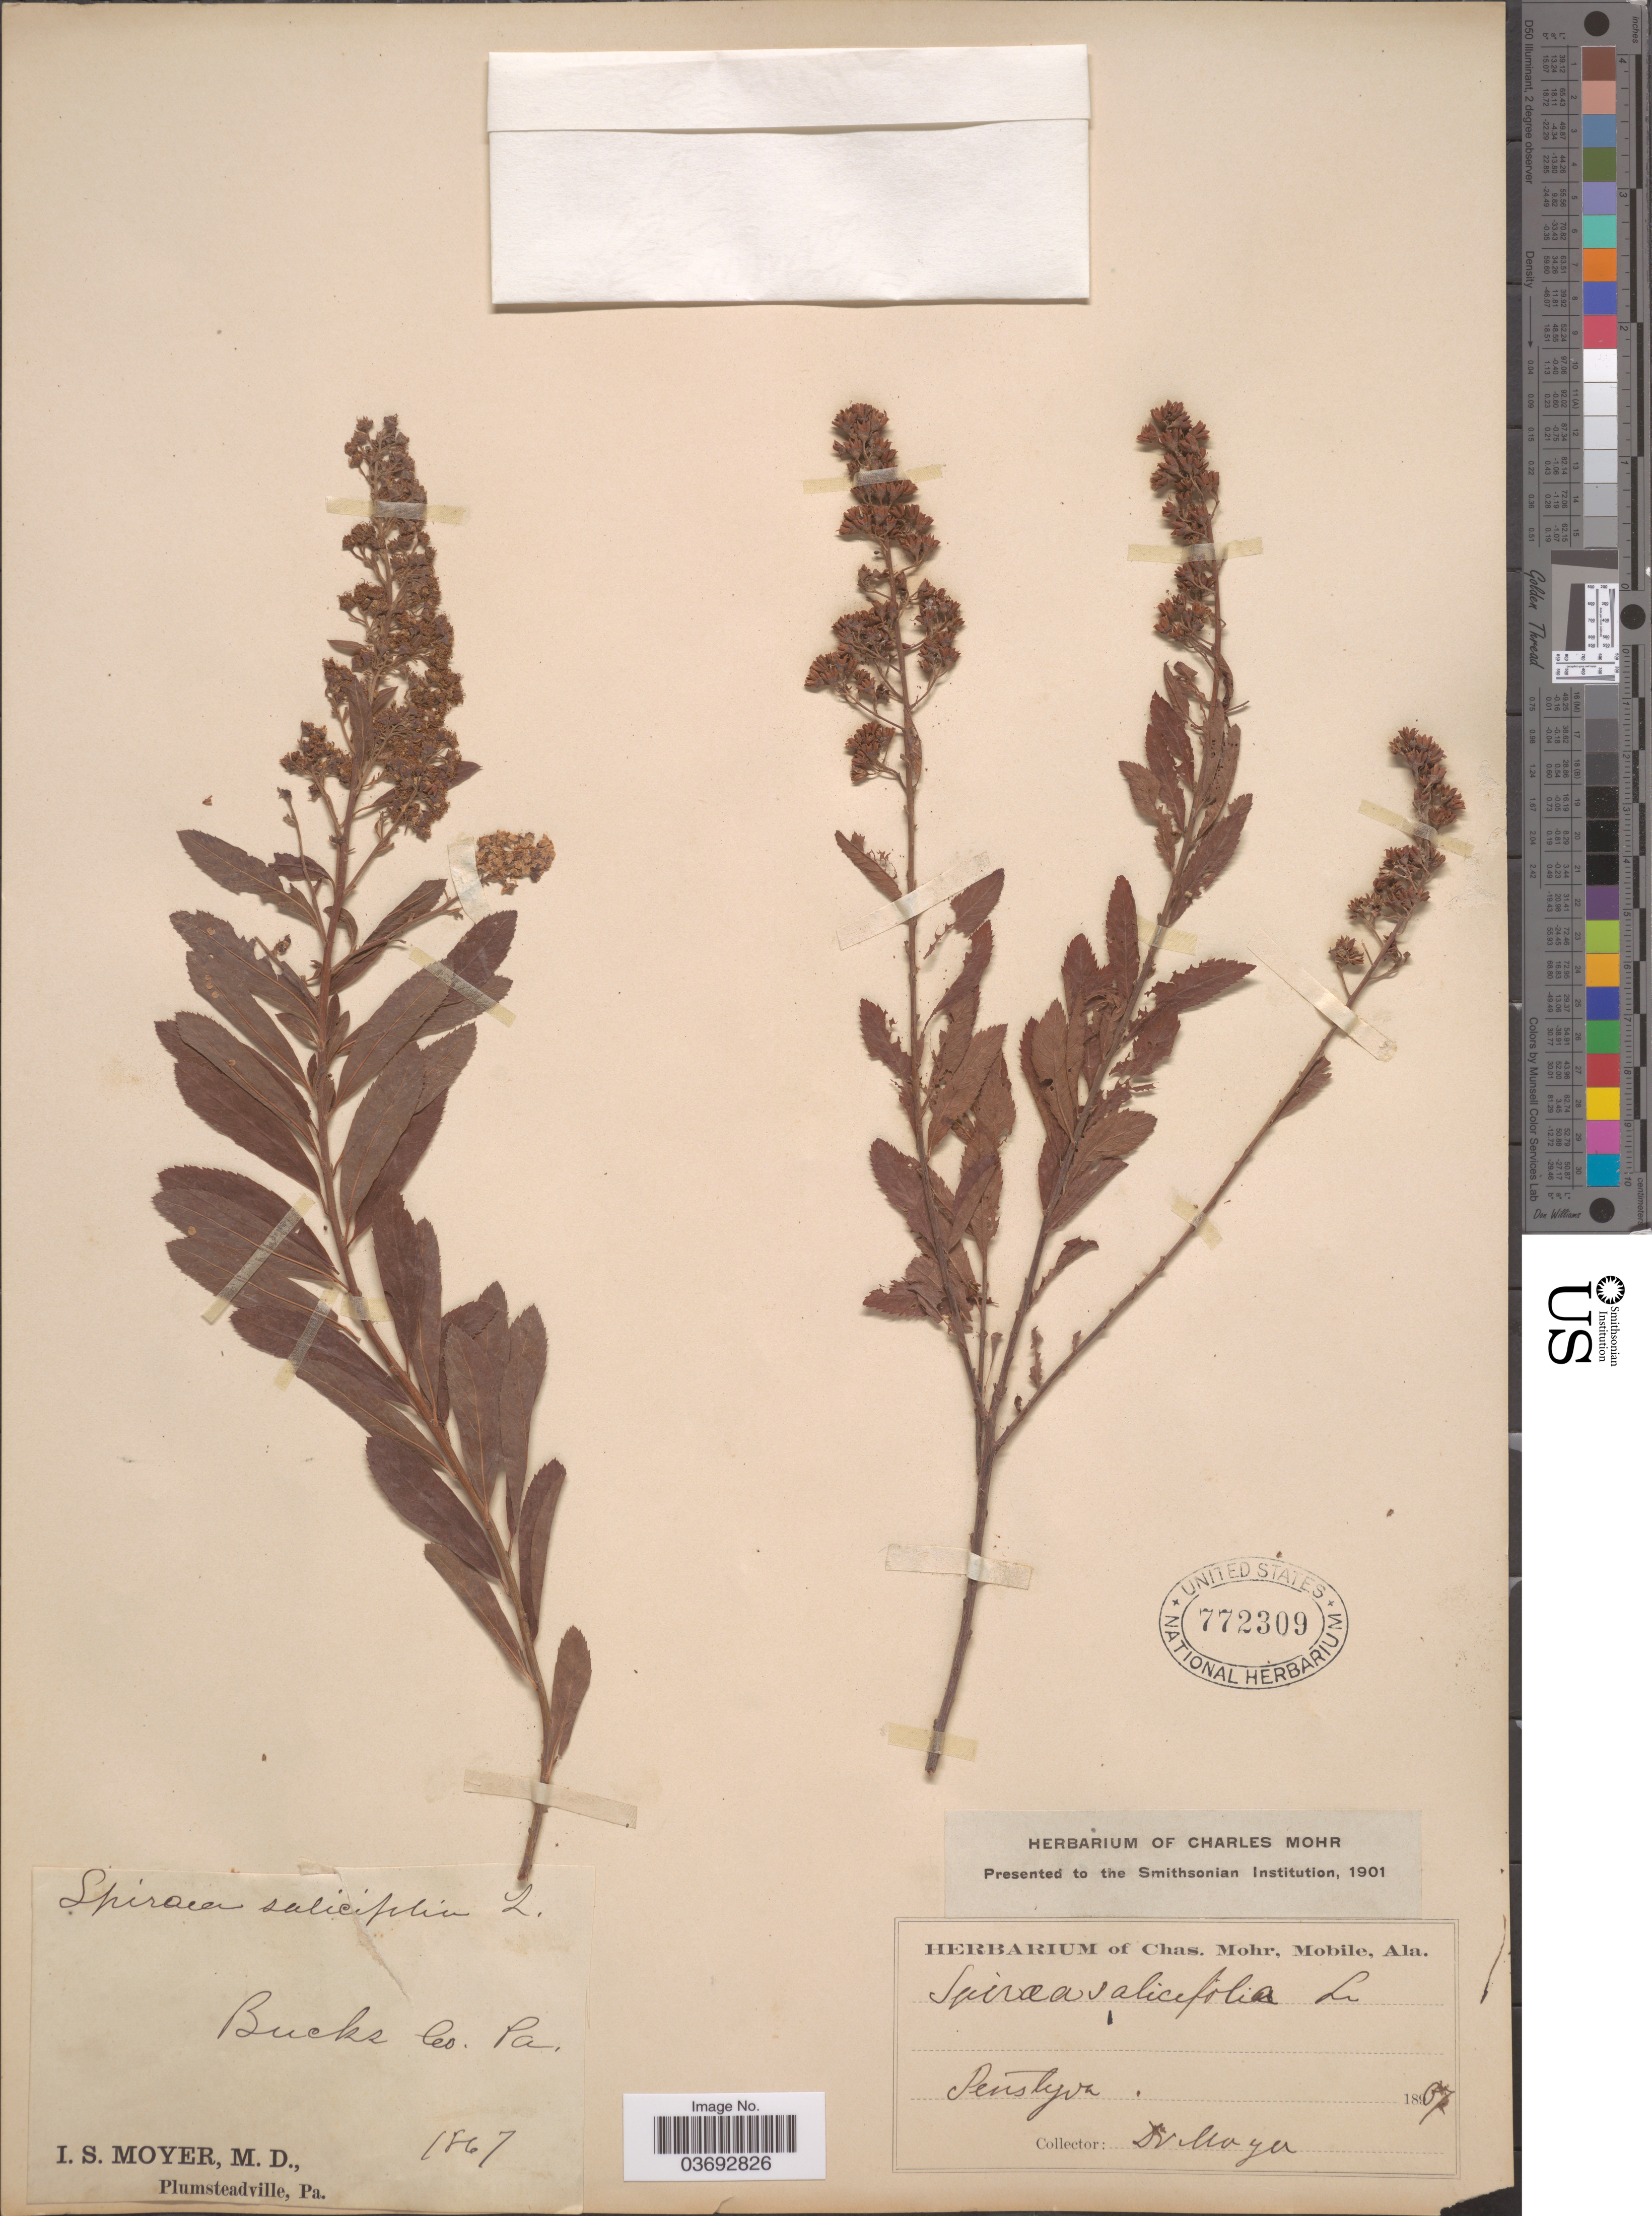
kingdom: Plantae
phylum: Tracheophyta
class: Magnoliopsida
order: Rosales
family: Rosaceae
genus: Spiraea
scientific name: Spiraea salicifolia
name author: L.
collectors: I. S. Moyer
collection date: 1867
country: United States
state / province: Pennsylvania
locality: Bucks Co.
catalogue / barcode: US 772309